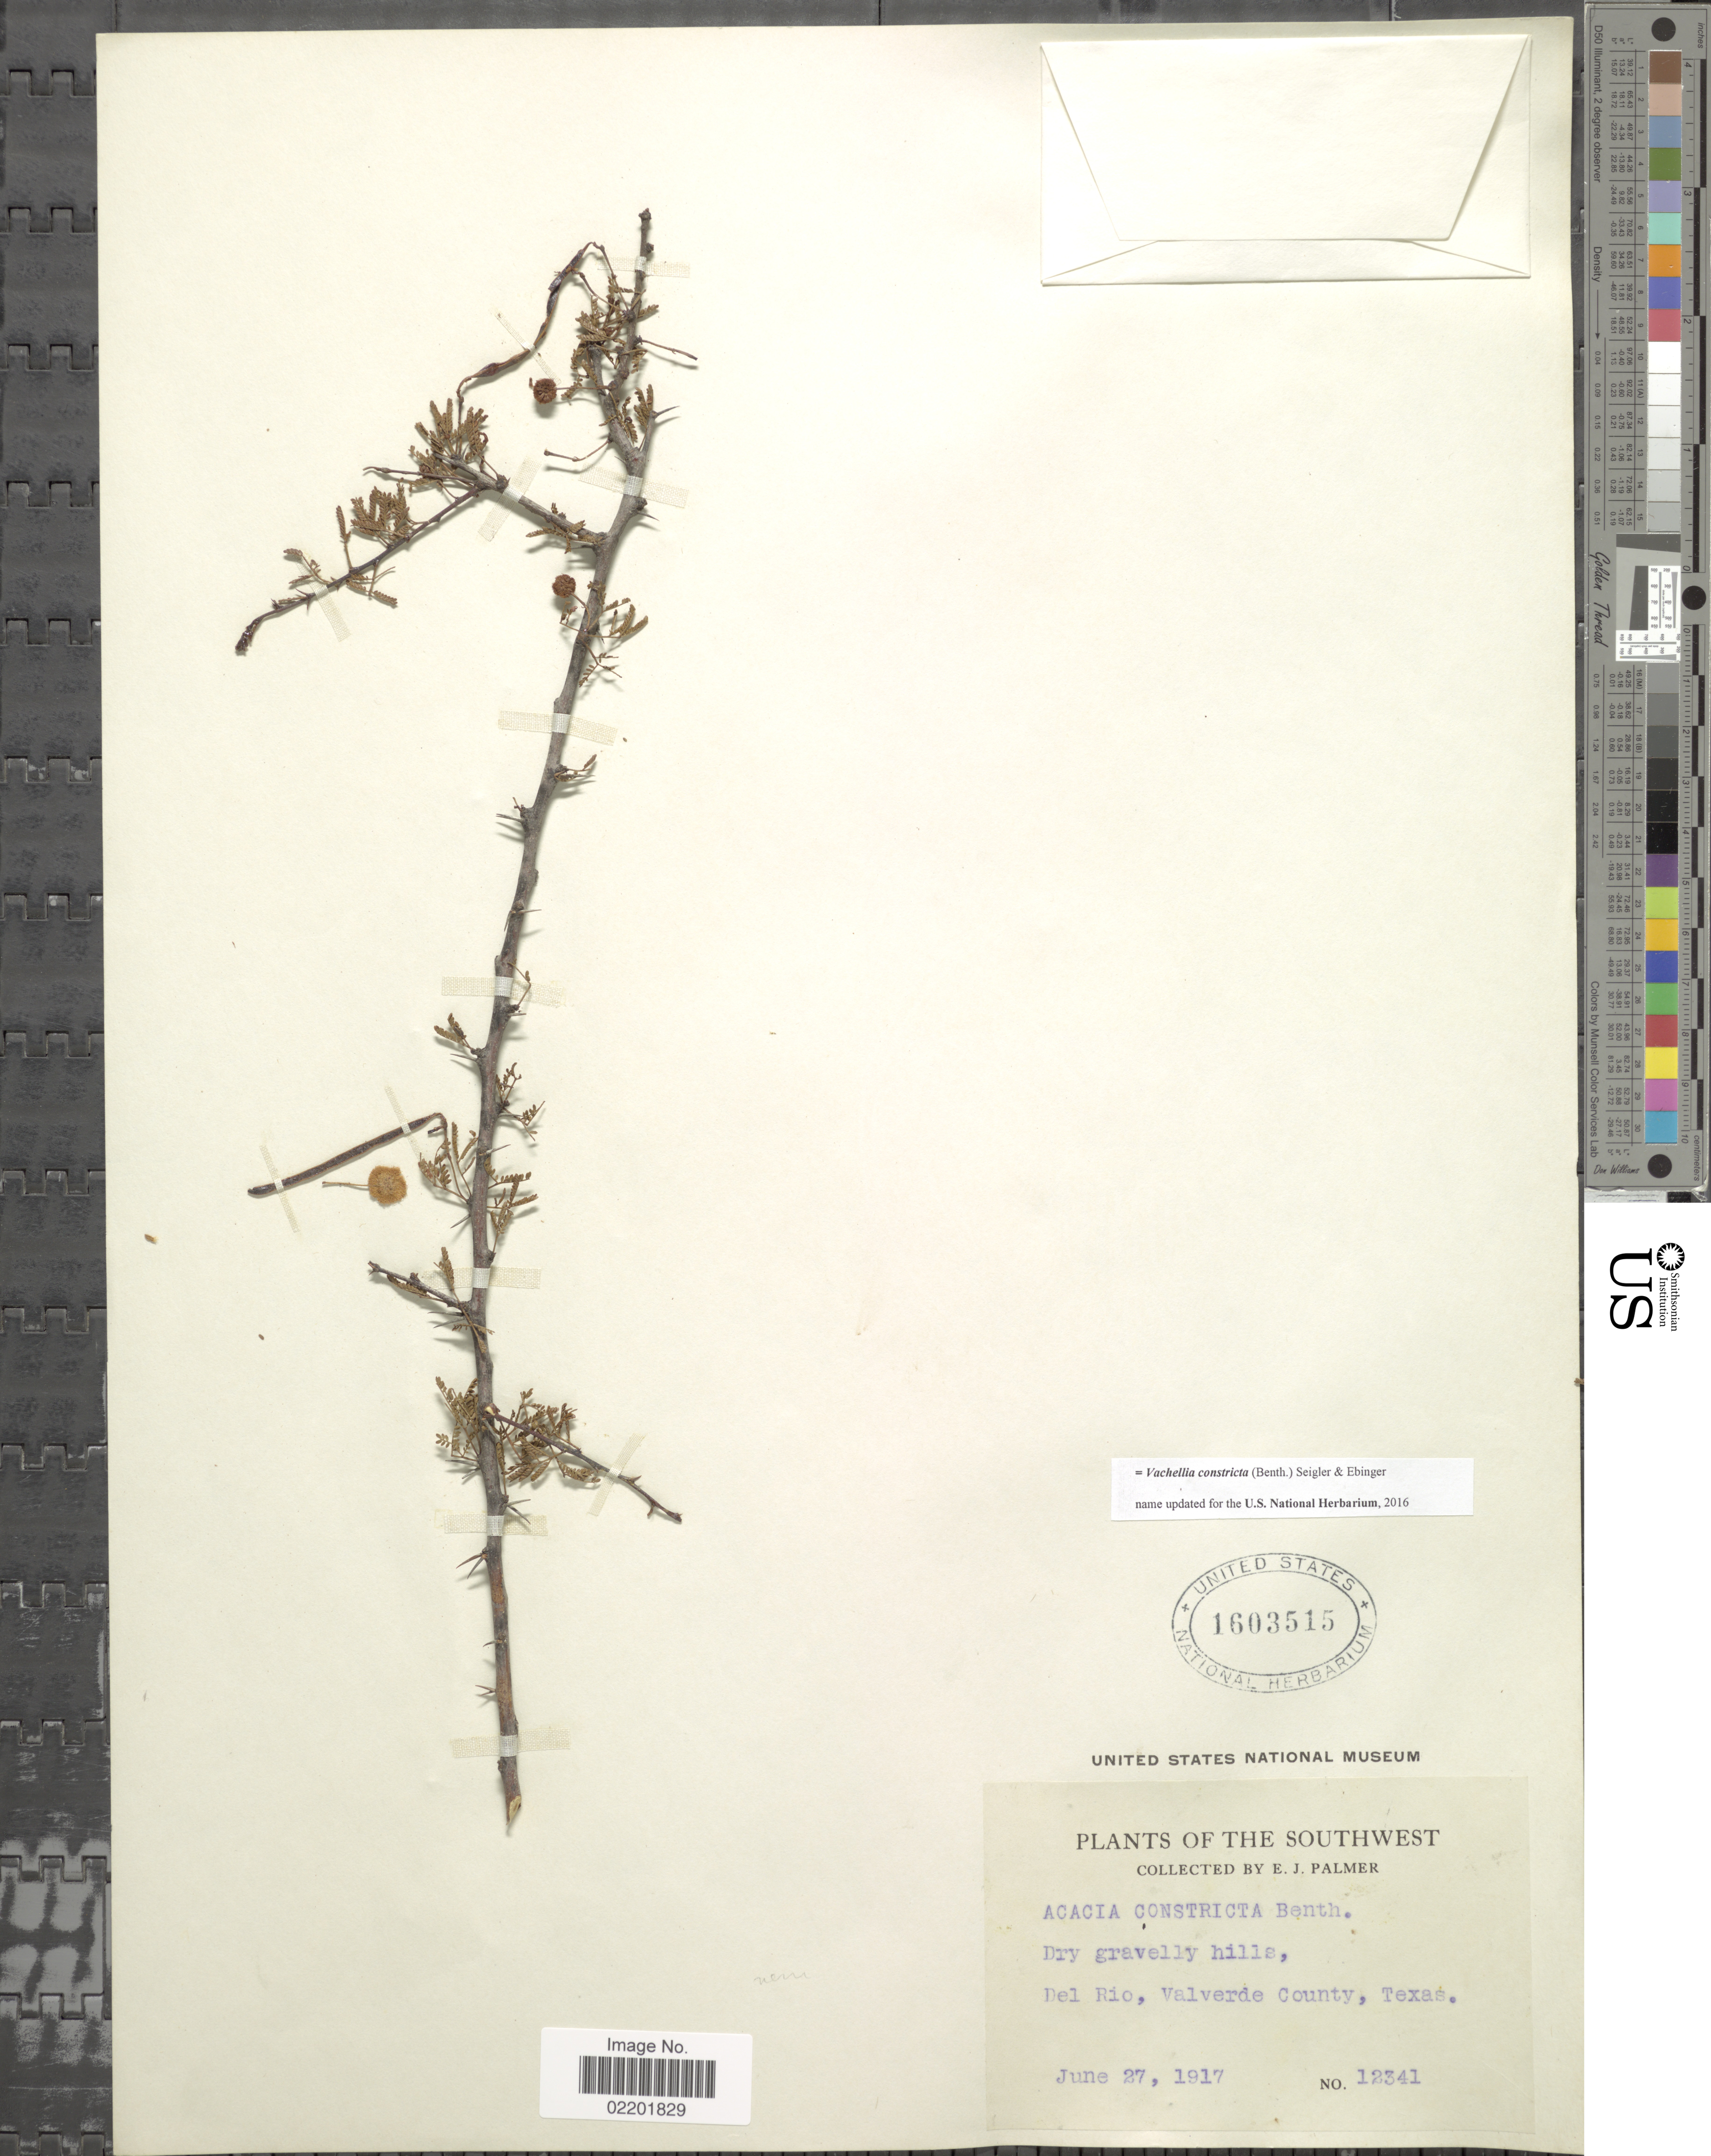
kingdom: Plantae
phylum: Tracheophyta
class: Magnoliopsida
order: Fabales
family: Fabaceae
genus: Vachellia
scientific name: Vachellia constricta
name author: (Benth.) Seigler & Ebinger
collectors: E. J. Palmer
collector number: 12341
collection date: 1917-06-27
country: United States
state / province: Texas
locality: The Southwest, Del Rio, Valverde County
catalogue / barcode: US 1603515